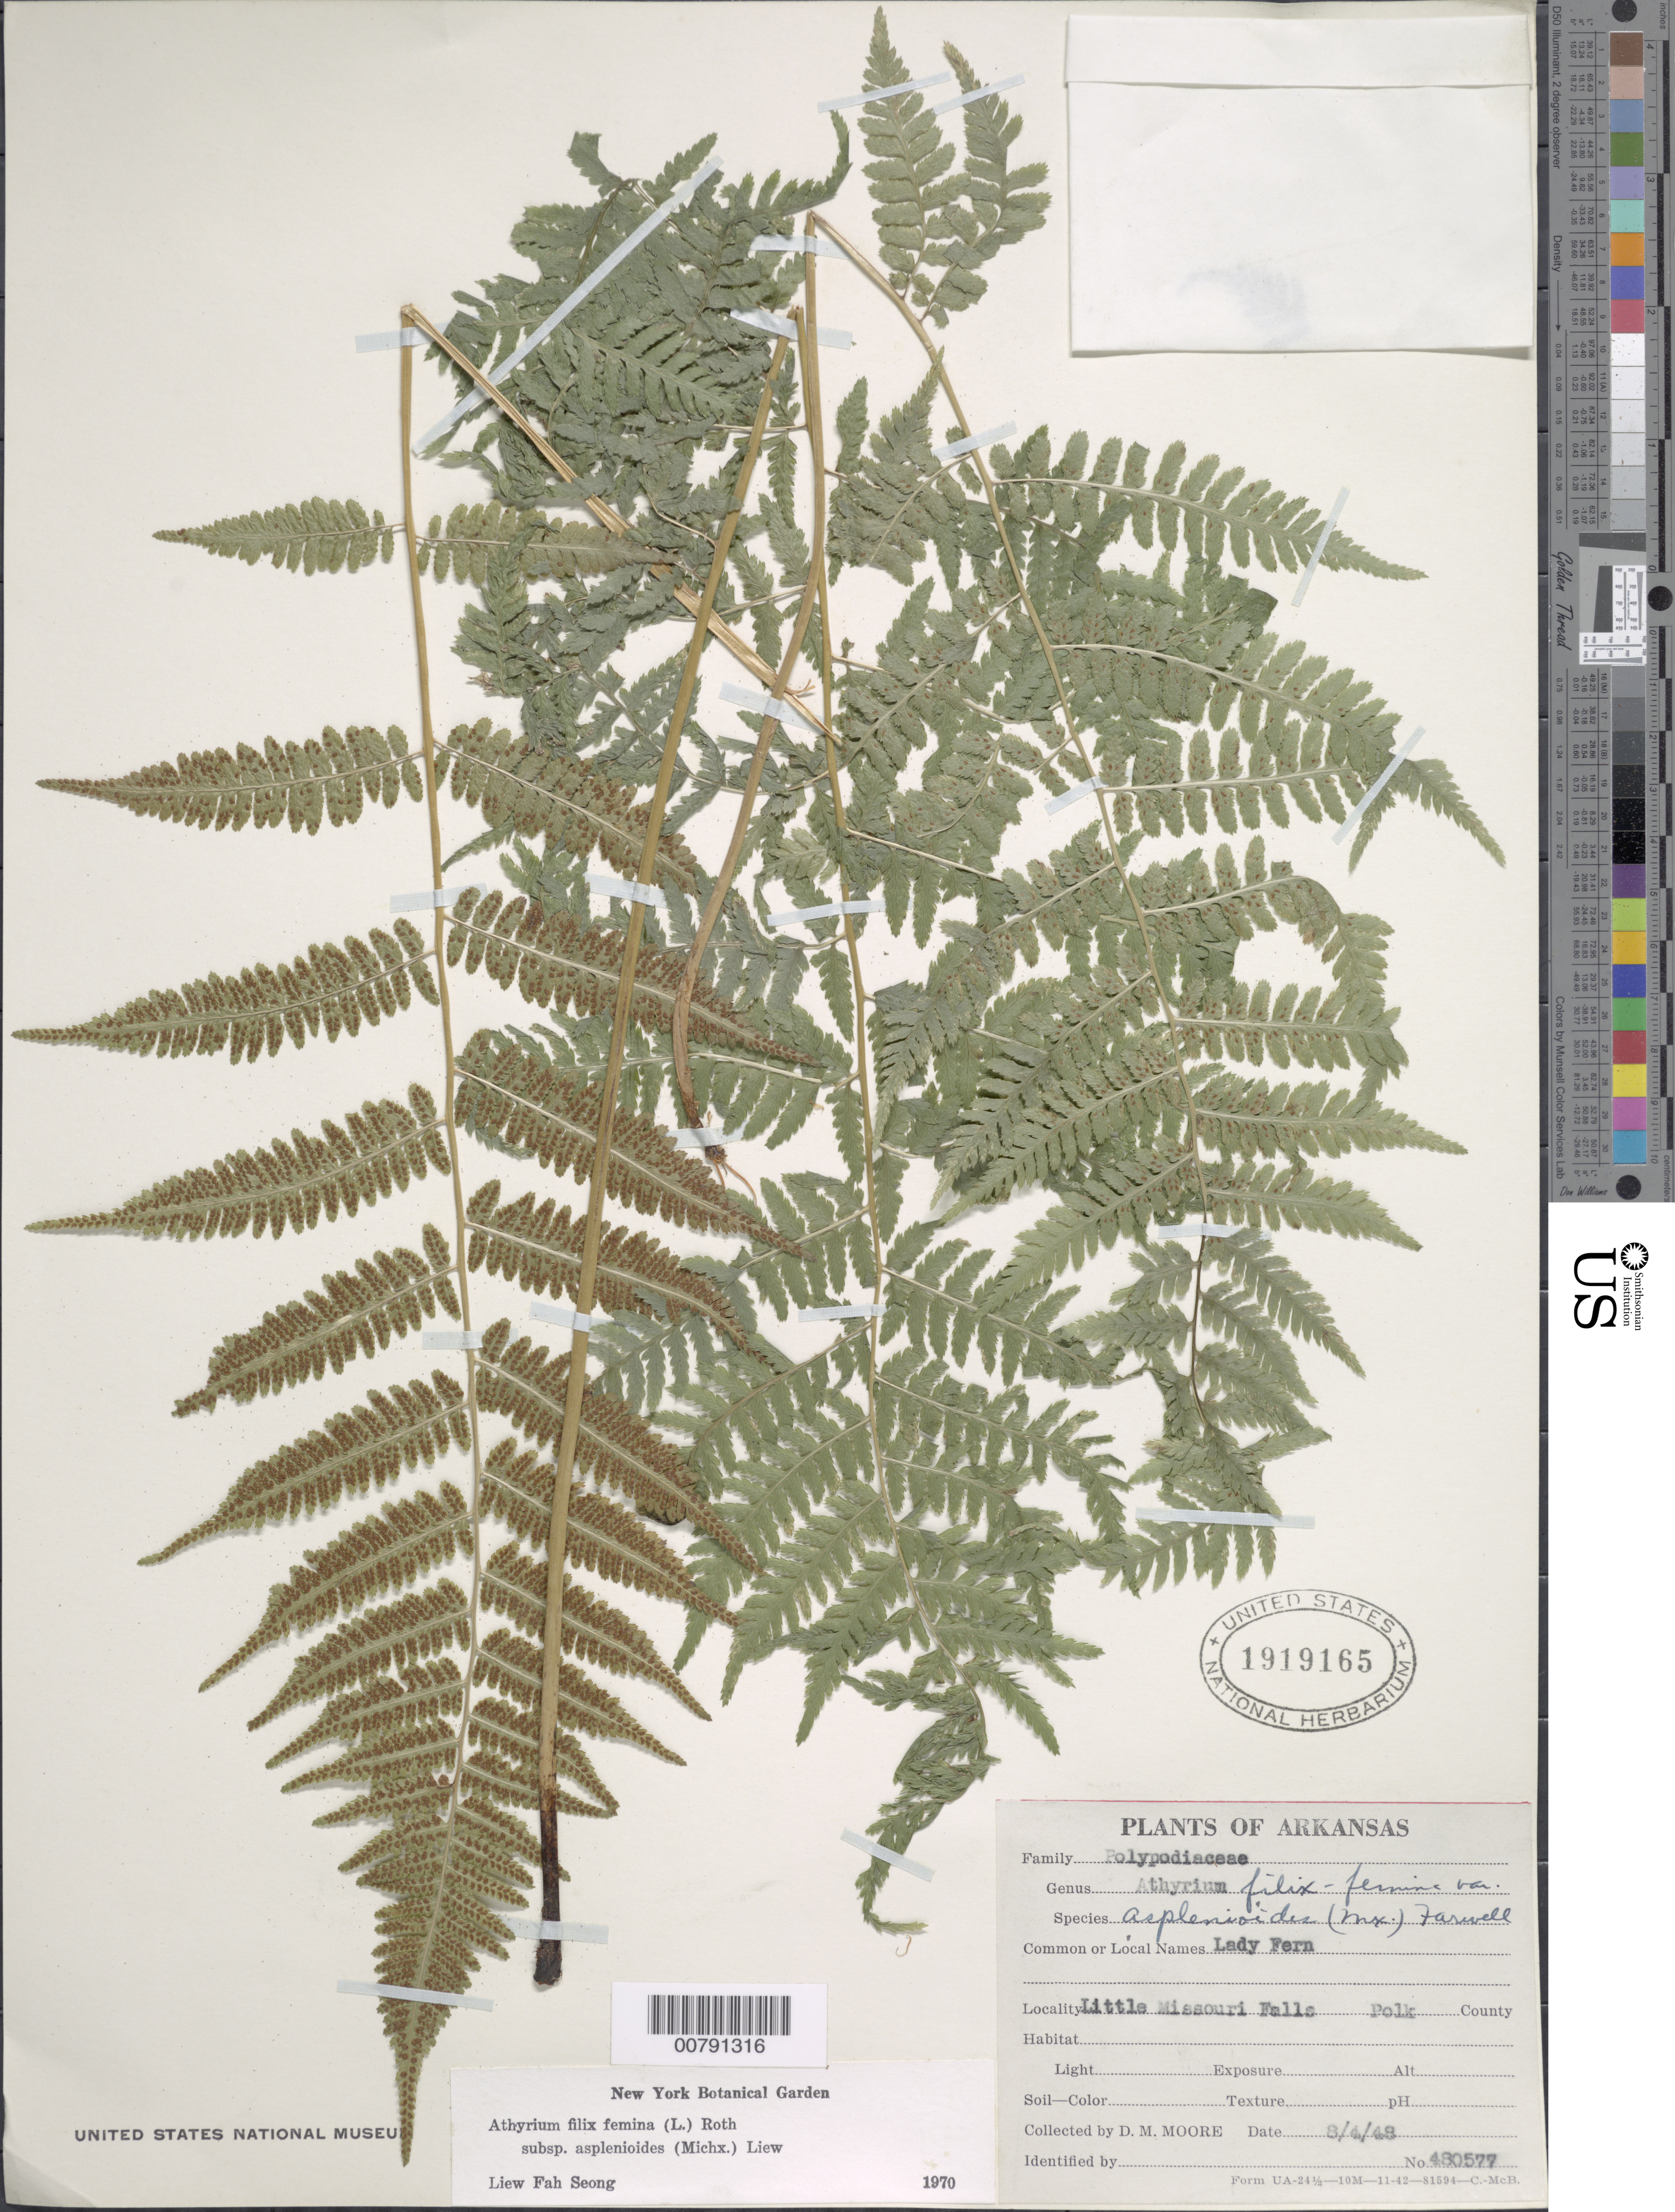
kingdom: Plantae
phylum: Tracheophyta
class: Polypodiopsida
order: Polypodiales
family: Athyriaceae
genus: Athyrium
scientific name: Athyrium filix-femina subsp. asplenioides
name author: (Michx.) Hultén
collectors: D. Moore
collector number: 480577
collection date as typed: Transcribed d/m/y: 4/8/48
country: United States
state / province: Arkansas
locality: Little Missouri Falls, Polk County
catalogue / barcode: US 1919165